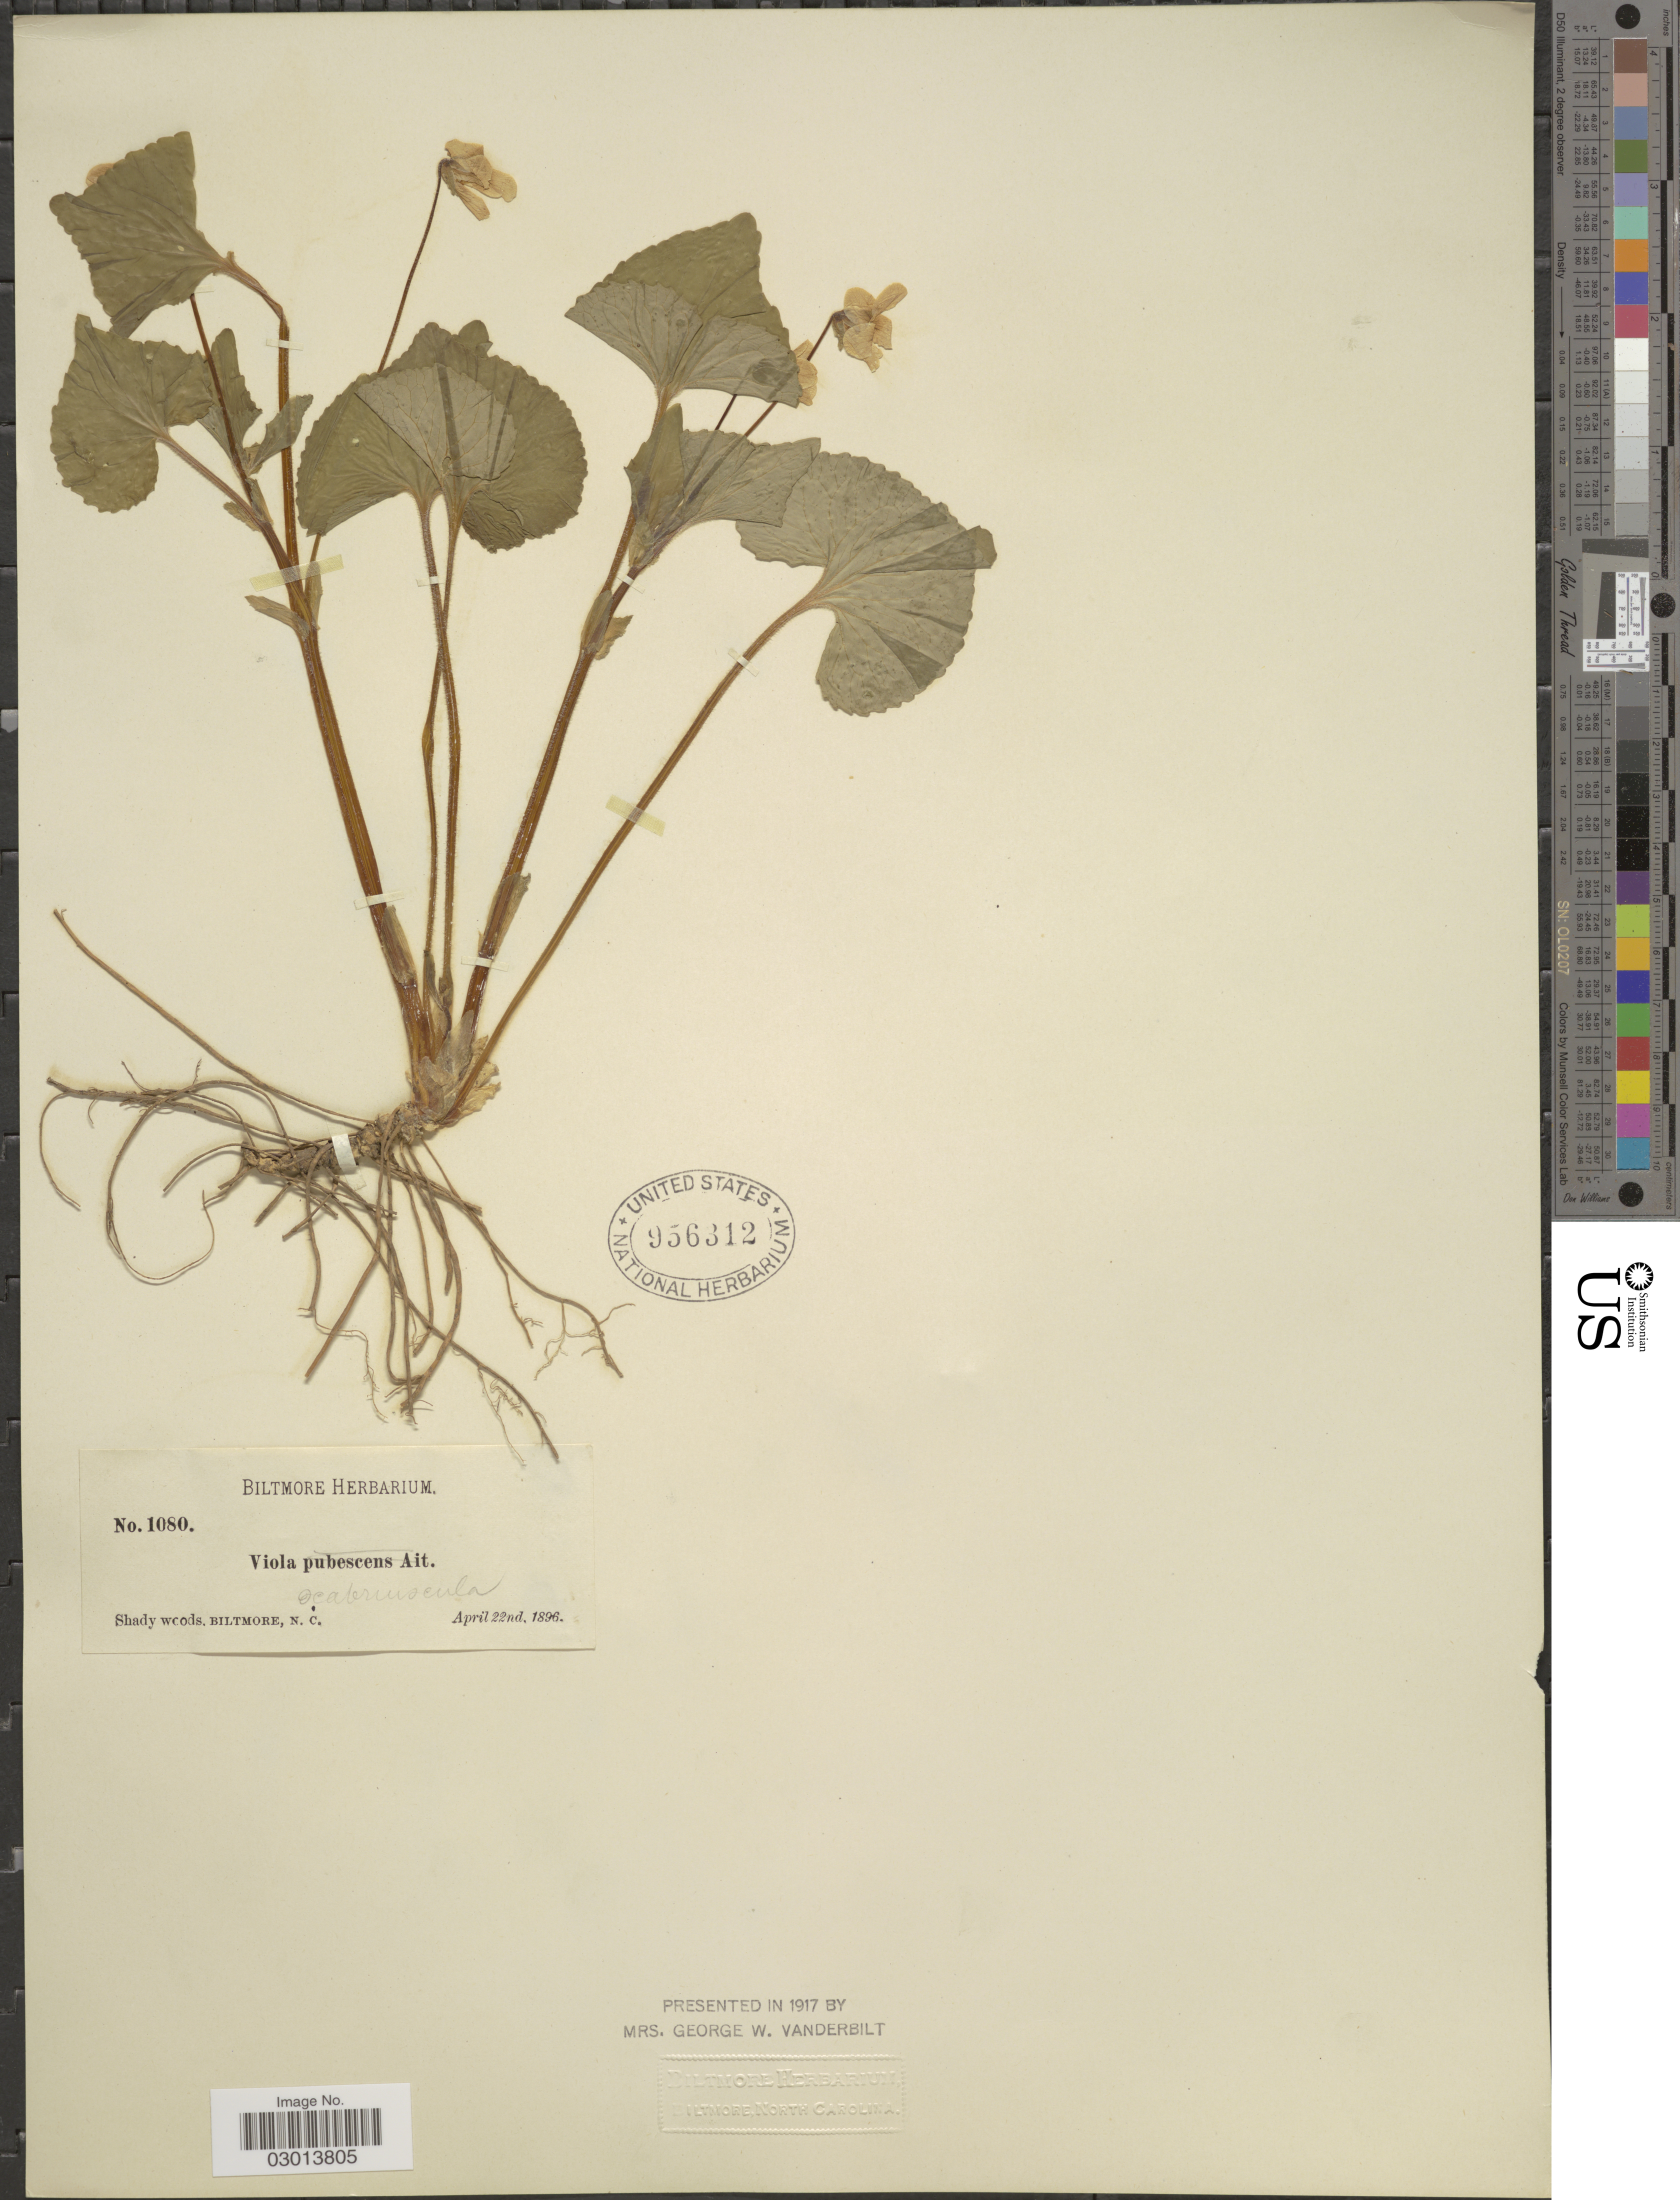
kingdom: Plantae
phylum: Tracheophyta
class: Magnoliopsida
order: Malpighiales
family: Violaceae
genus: Viola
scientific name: Viola pubescens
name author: Aiton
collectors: ex herb. Biltmore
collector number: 1080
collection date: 1896-04-22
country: United States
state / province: North Carolina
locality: Biltmore.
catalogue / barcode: US 956312